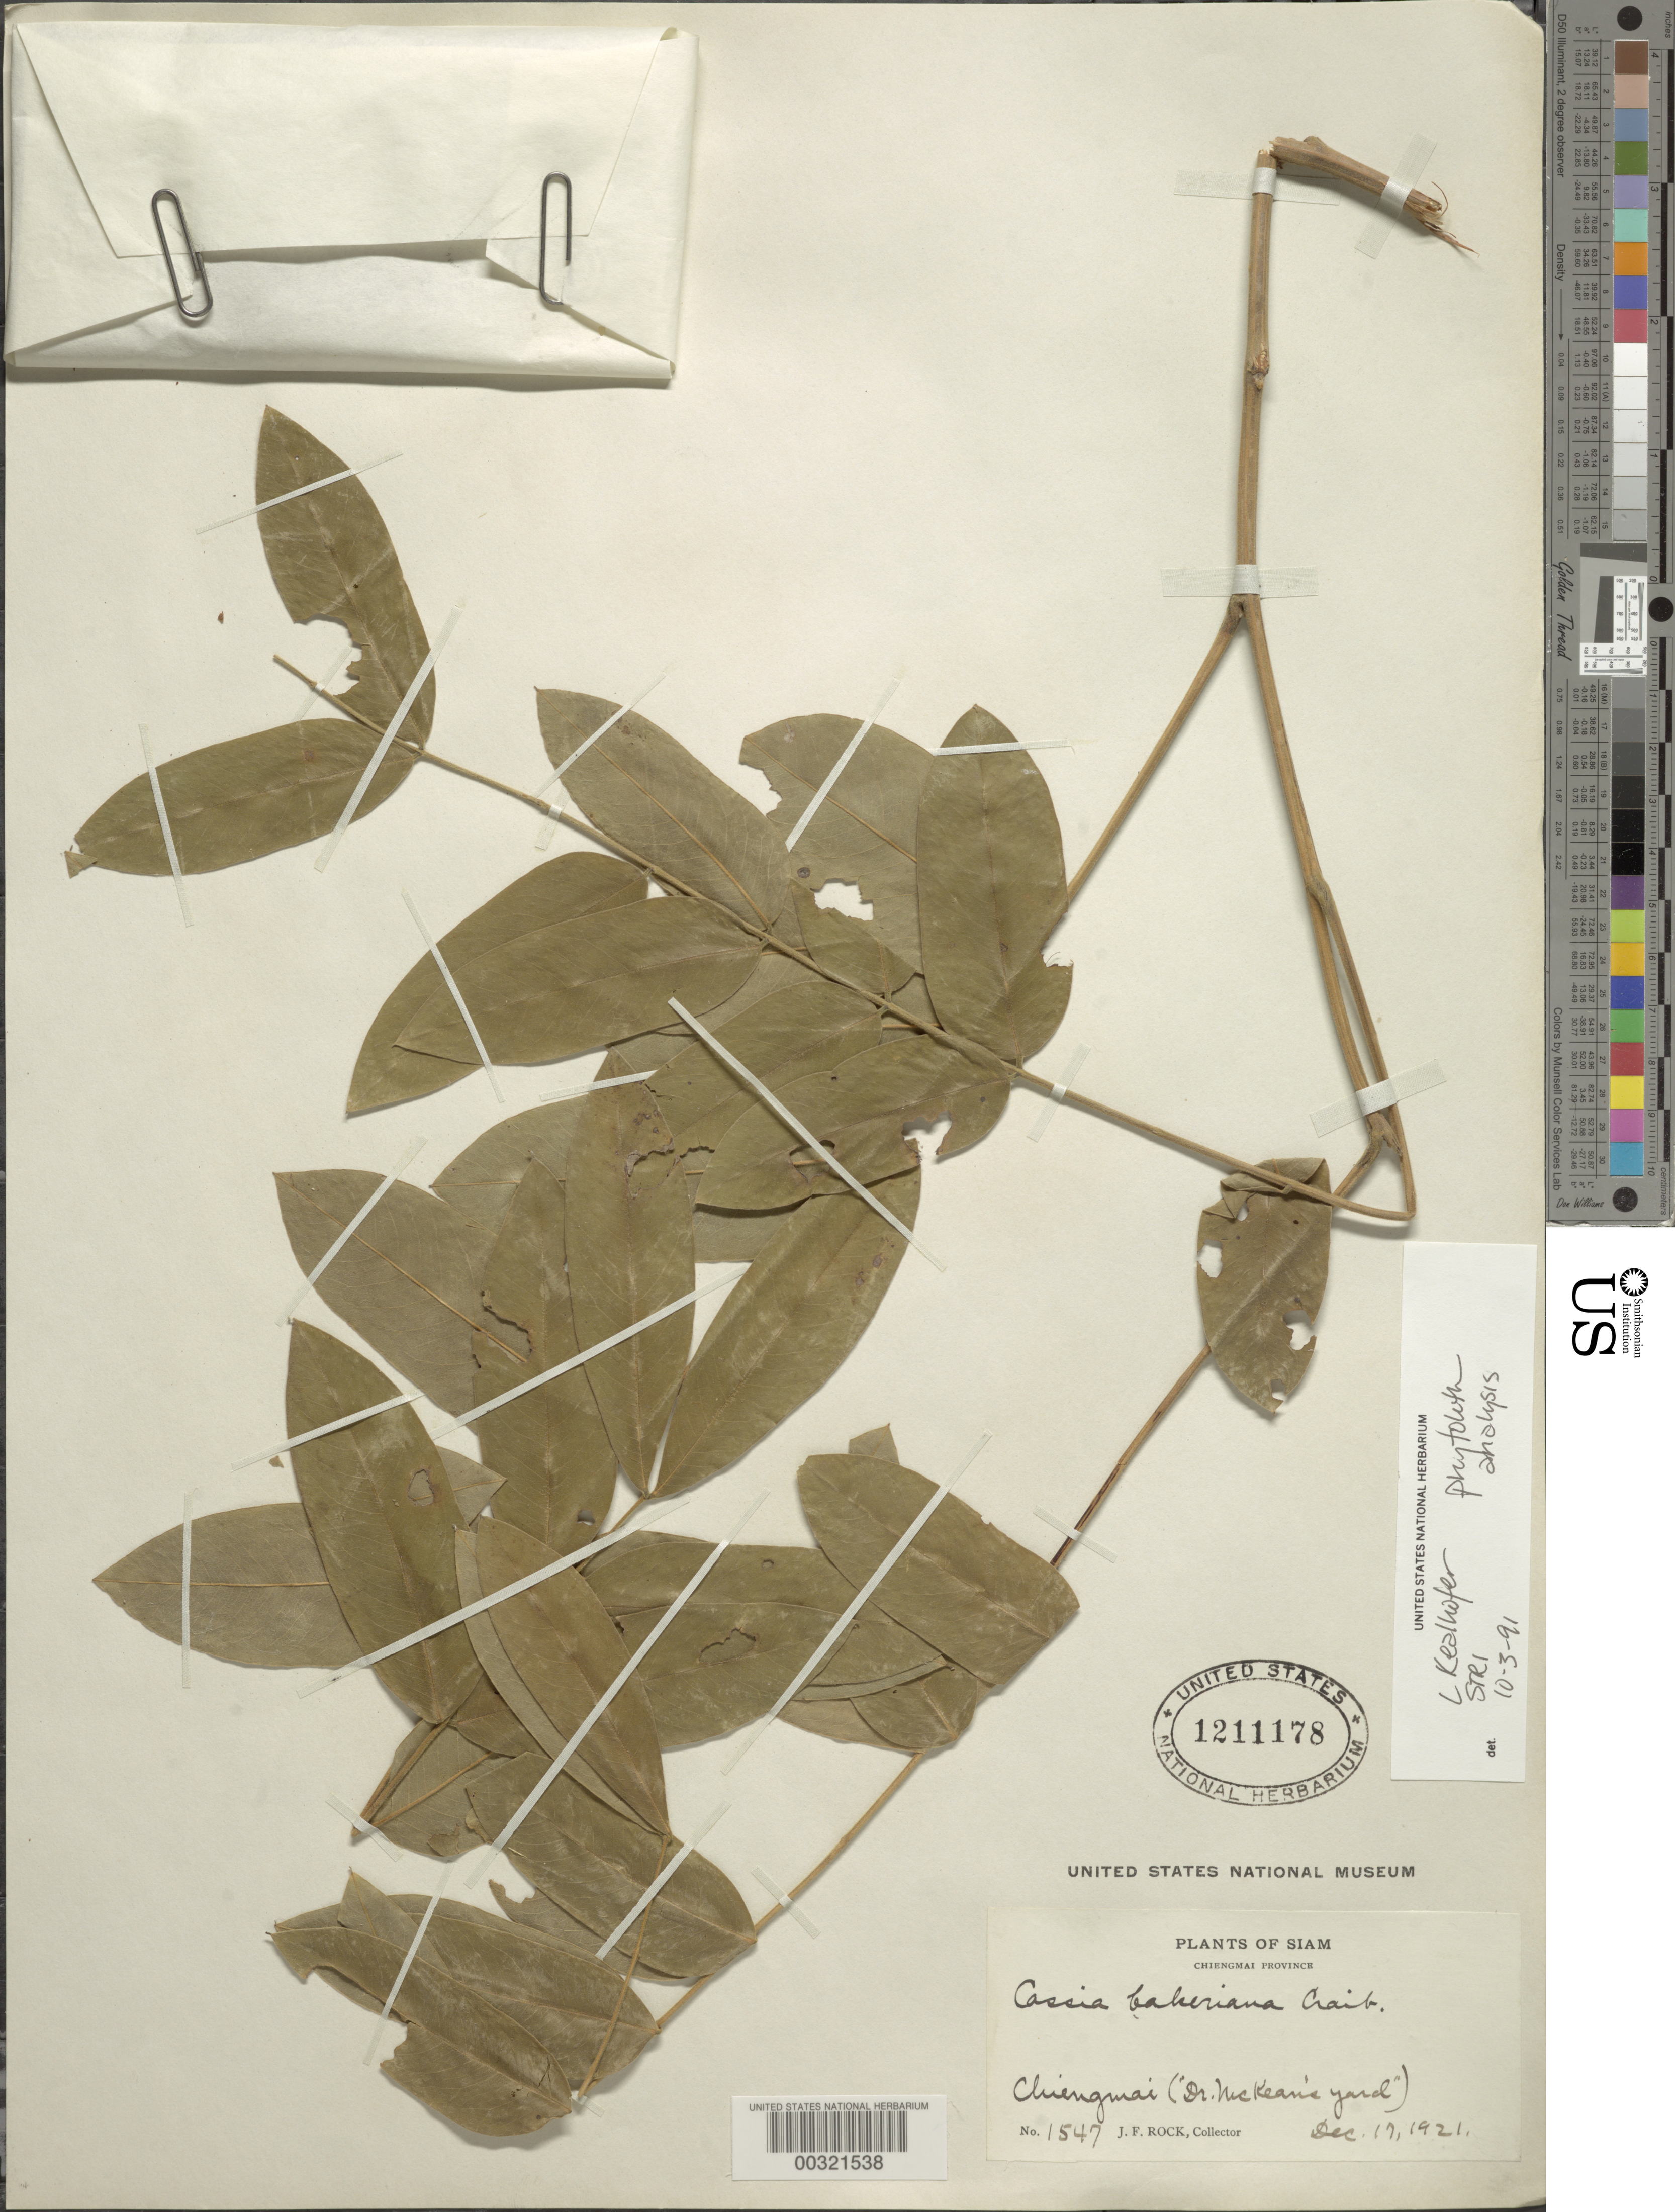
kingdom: Plantae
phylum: Tracheophyta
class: Magnoliopsida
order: Fabales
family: Fabaceae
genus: Cassia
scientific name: Cassia bakeriana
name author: Craib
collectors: J. F. Rock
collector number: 1547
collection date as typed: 17 Dec 1921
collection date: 1921-12-17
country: Thailand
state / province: Chiang Mai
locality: Chiengmai (dr. mckean's yard")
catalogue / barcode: US 1211178